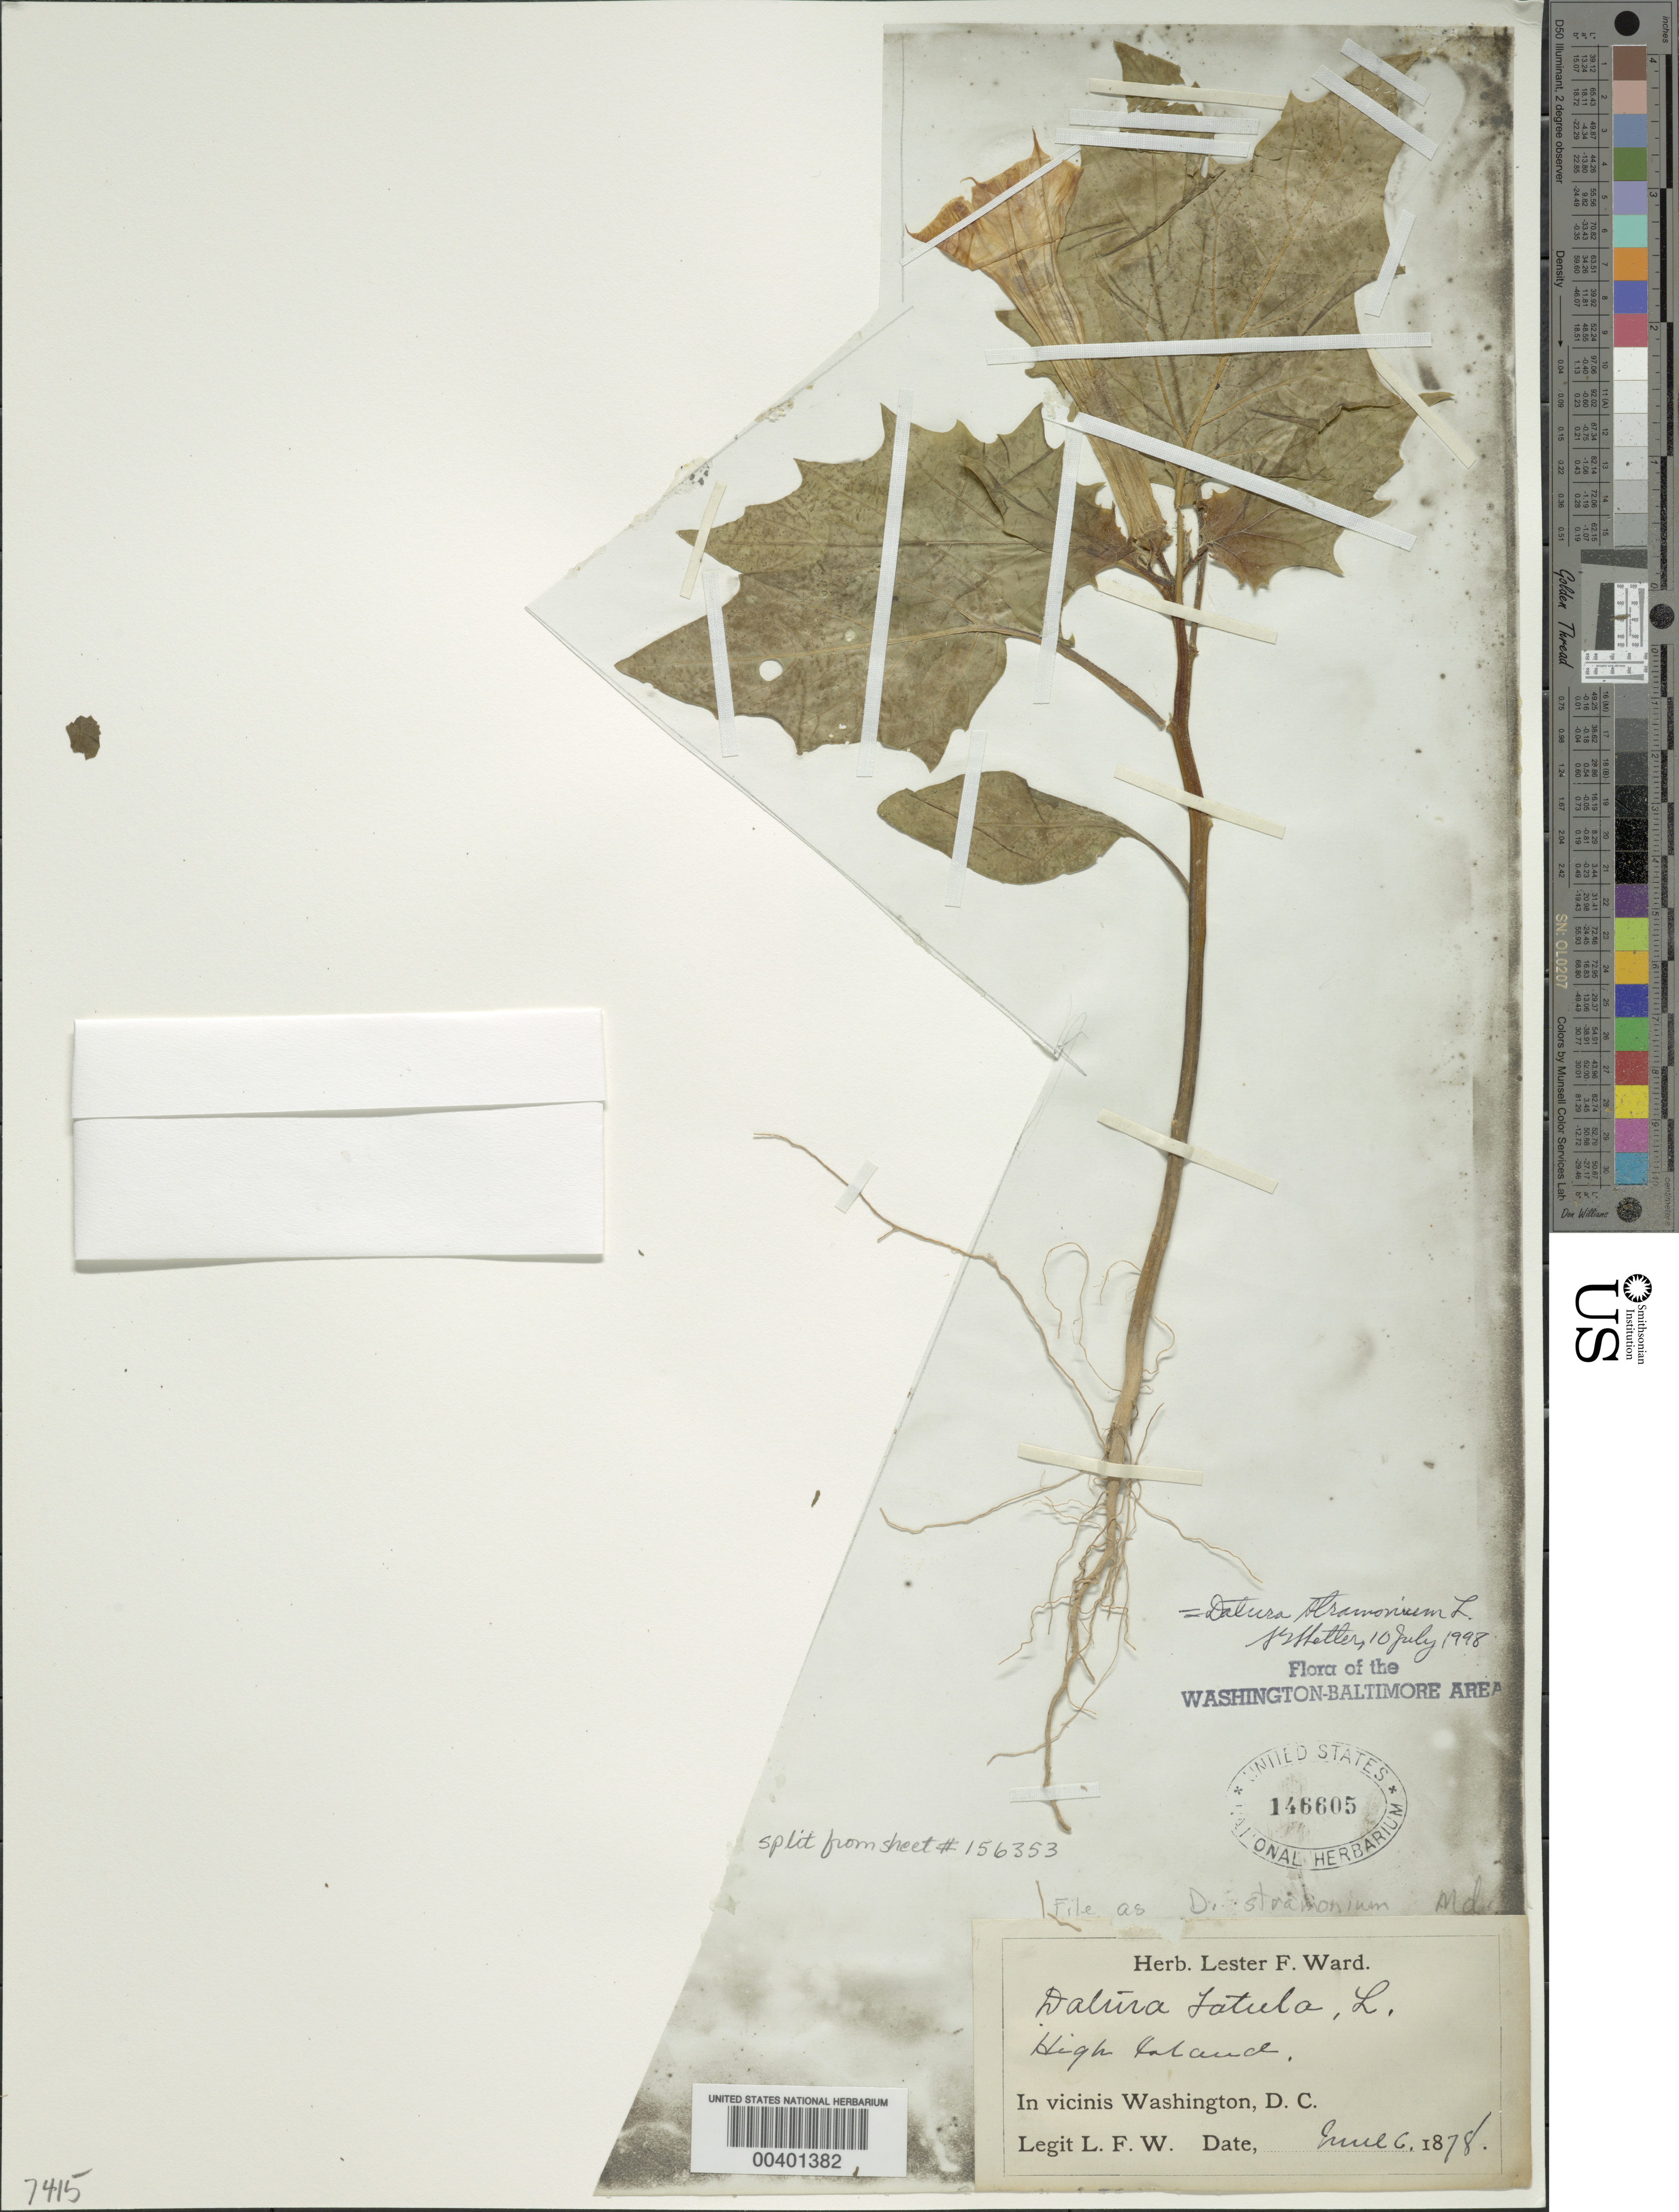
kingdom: Plantae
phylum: Tracheophyta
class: Magnoliopsida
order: Solanales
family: Solanaceae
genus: Datura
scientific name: Datura stramonium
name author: L.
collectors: L. F. Ward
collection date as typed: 06 Jun 1878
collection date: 1878-06-06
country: United States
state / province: Maryland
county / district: Montgomery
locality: High Island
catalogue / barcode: US 146605